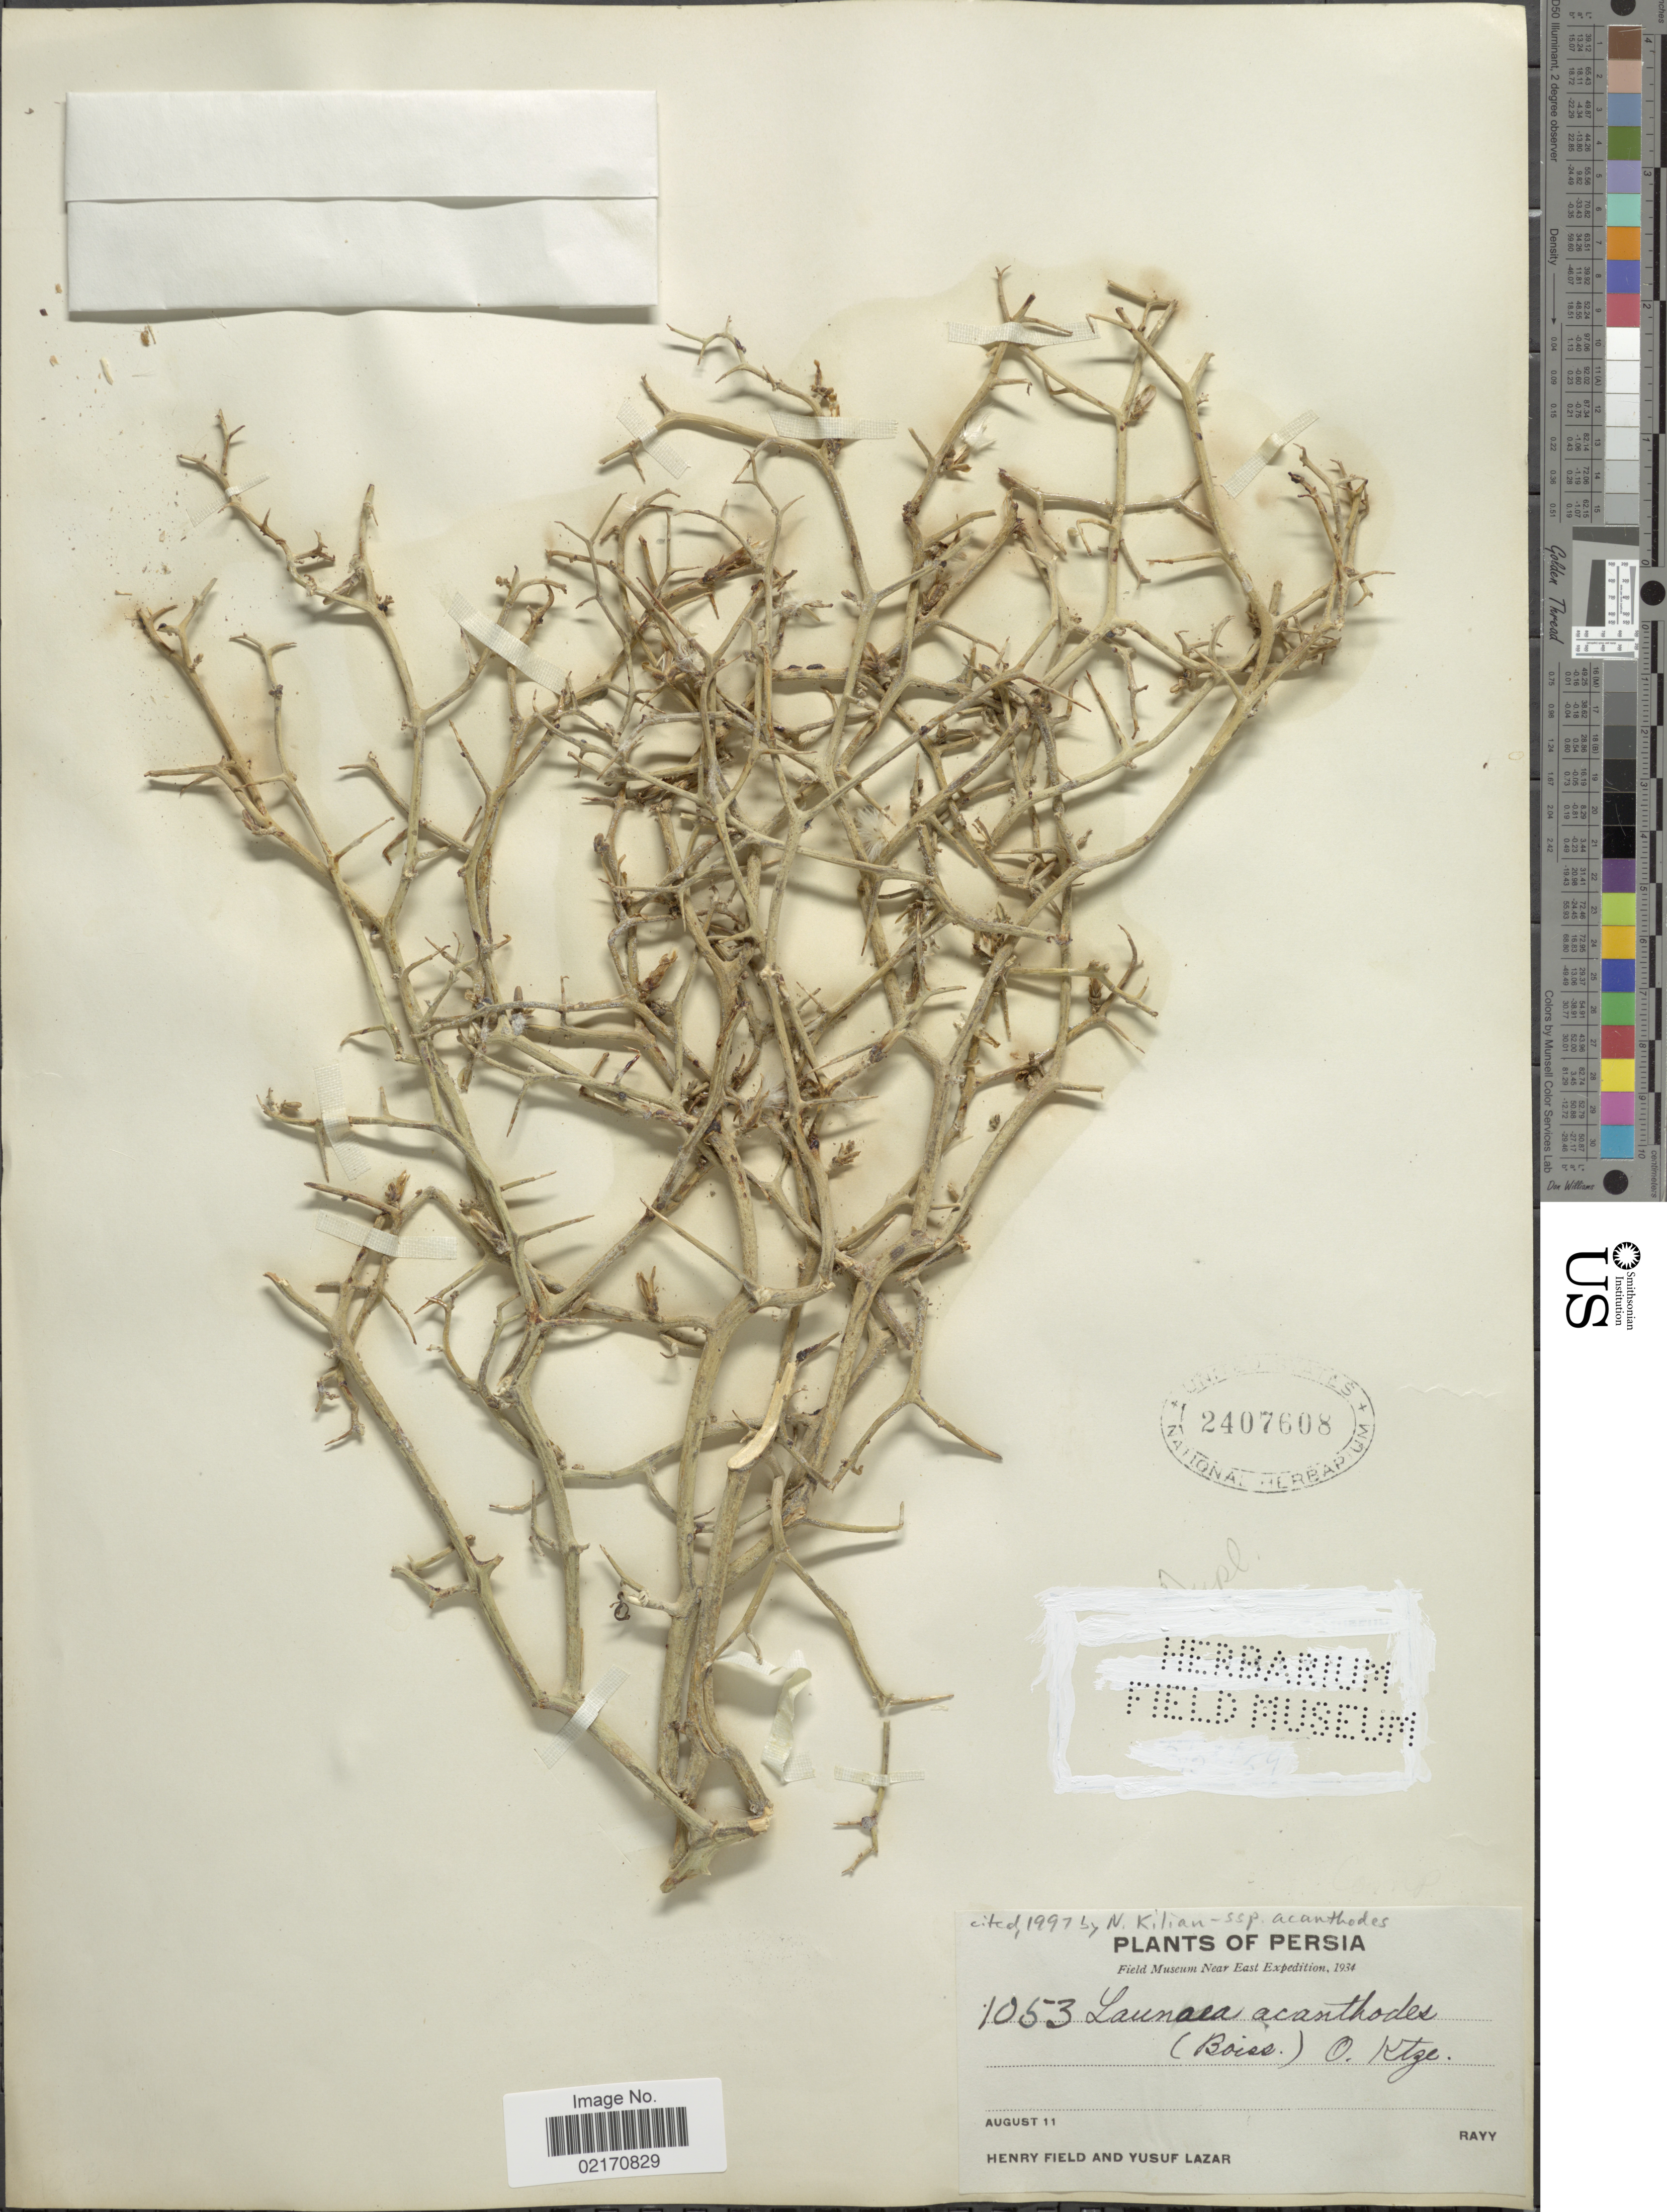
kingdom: Plantae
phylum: Tracheophyta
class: Magnoliopsida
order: Asterales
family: Asteraceae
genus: Launaea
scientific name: Launaea acanthodes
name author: (Boiss.) Kuntze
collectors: H. Field & Y. Lazar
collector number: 1053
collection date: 1934-08-11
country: Iran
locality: Persia, Ravy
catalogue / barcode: US 2407608